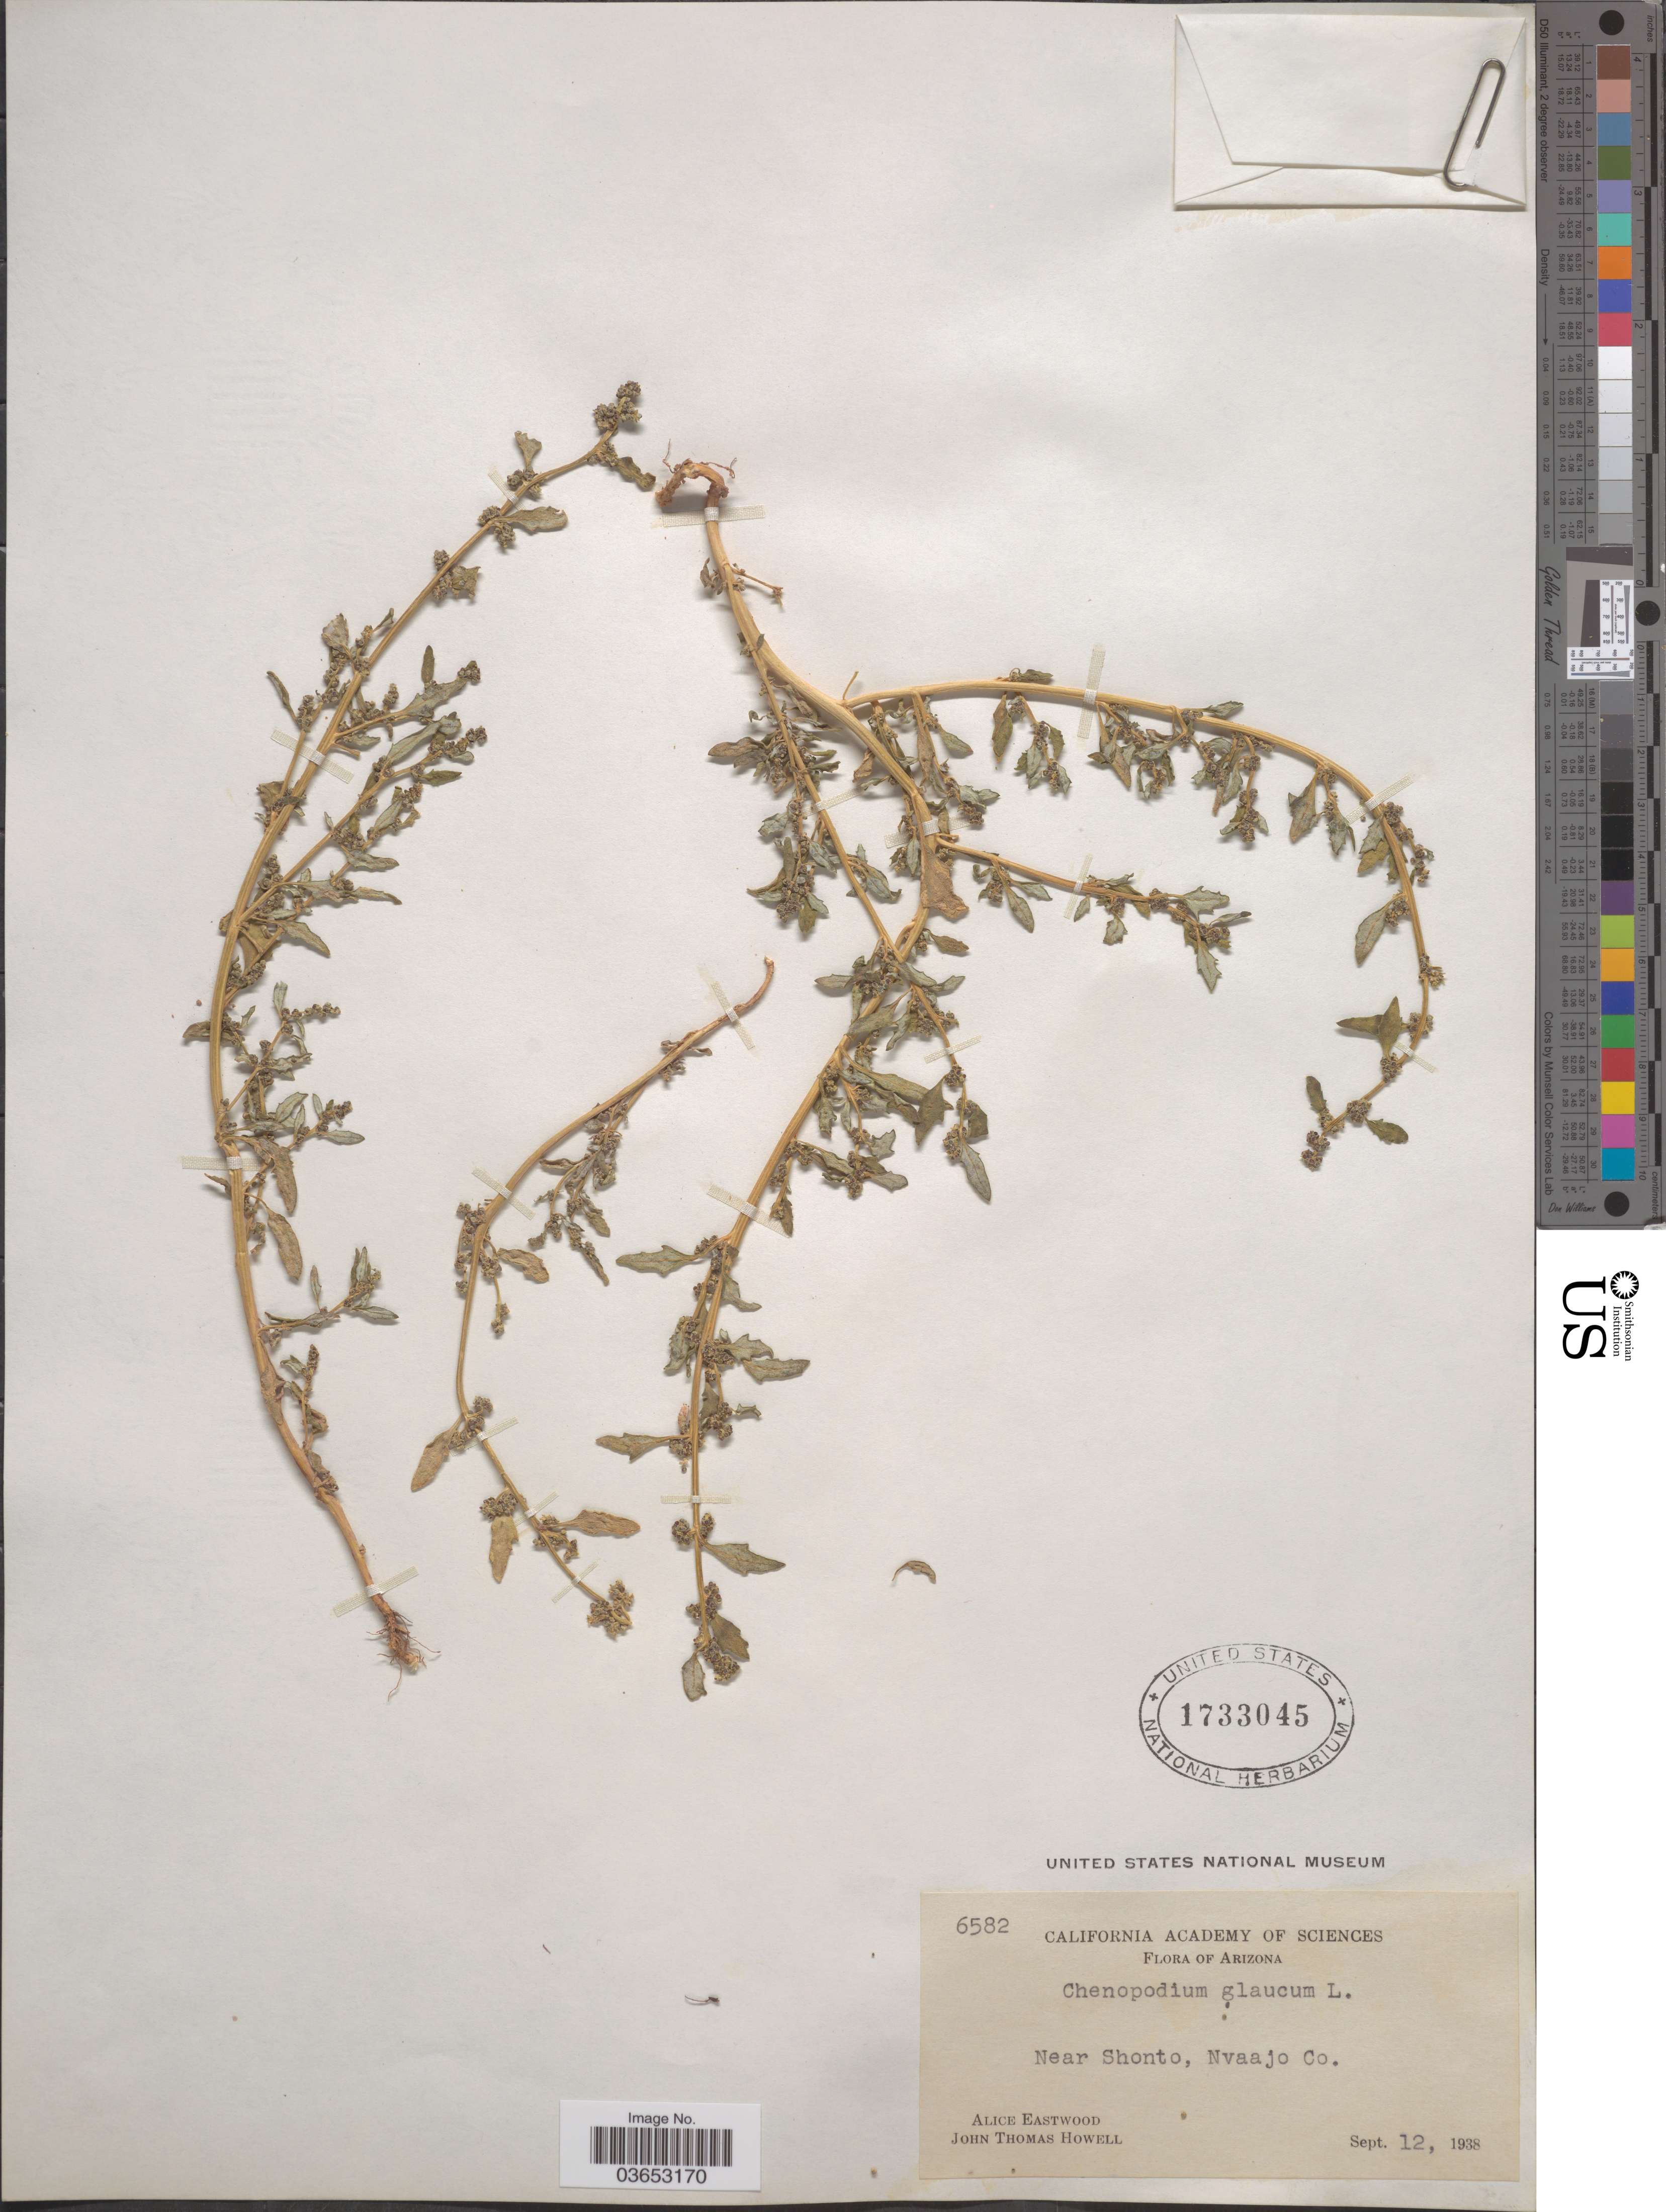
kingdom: Plantae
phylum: Tracheophyta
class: Magnoliopsida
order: Caryophyllales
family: Amaranthaceae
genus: Chenopodium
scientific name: Chenopodium glaucum subsp. salinum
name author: (Aellen) Aellen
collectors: A. Eastwood & J. T. Howell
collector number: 6582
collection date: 1938-09-12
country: United States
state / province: Arizona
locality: Near Shonto, Nvaajo Co.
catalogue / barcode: US 1733045